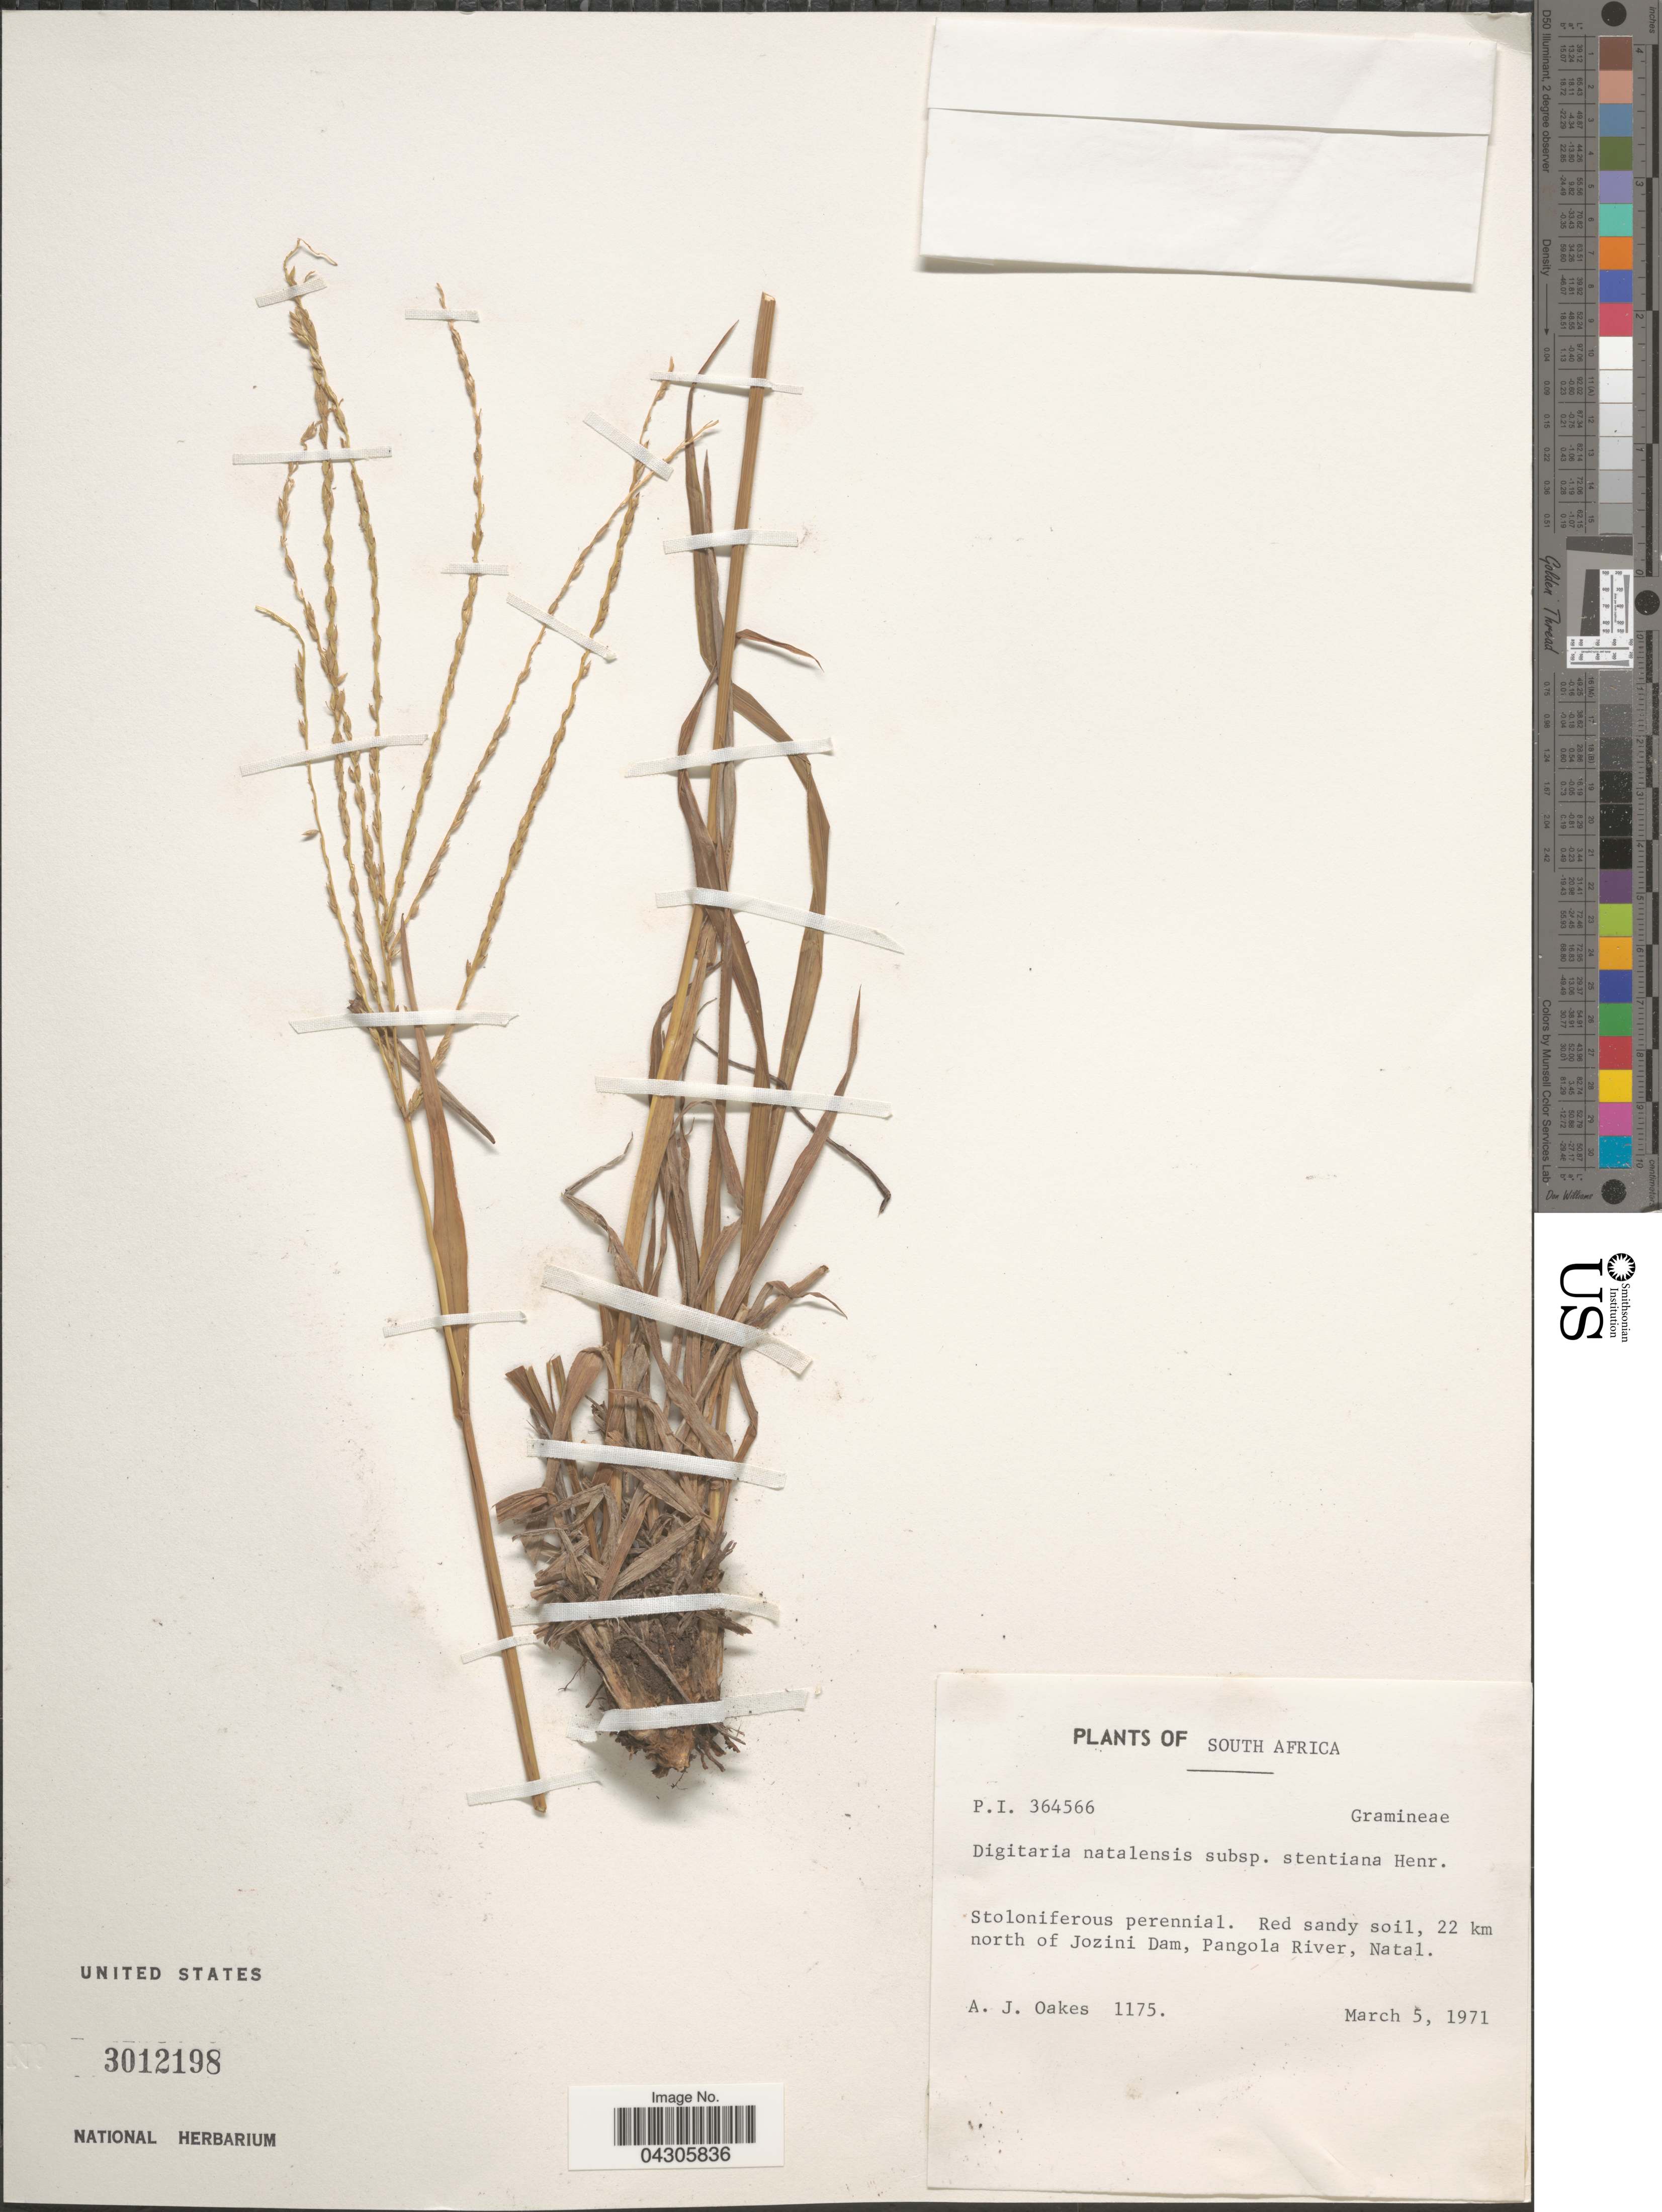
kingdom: Plantae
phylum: Tracheophyta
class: Liliopsida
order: Poales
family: Poaceae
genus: Digitaria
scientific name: Digitaria natalensis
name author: Stent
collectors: A. Oakes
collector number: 1175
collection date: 1971-03-05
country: South Africa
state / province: KwaZulu-Natal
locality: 22 km north of Jozini Dam, Pangola River, Natal.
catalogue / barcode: US 3012198